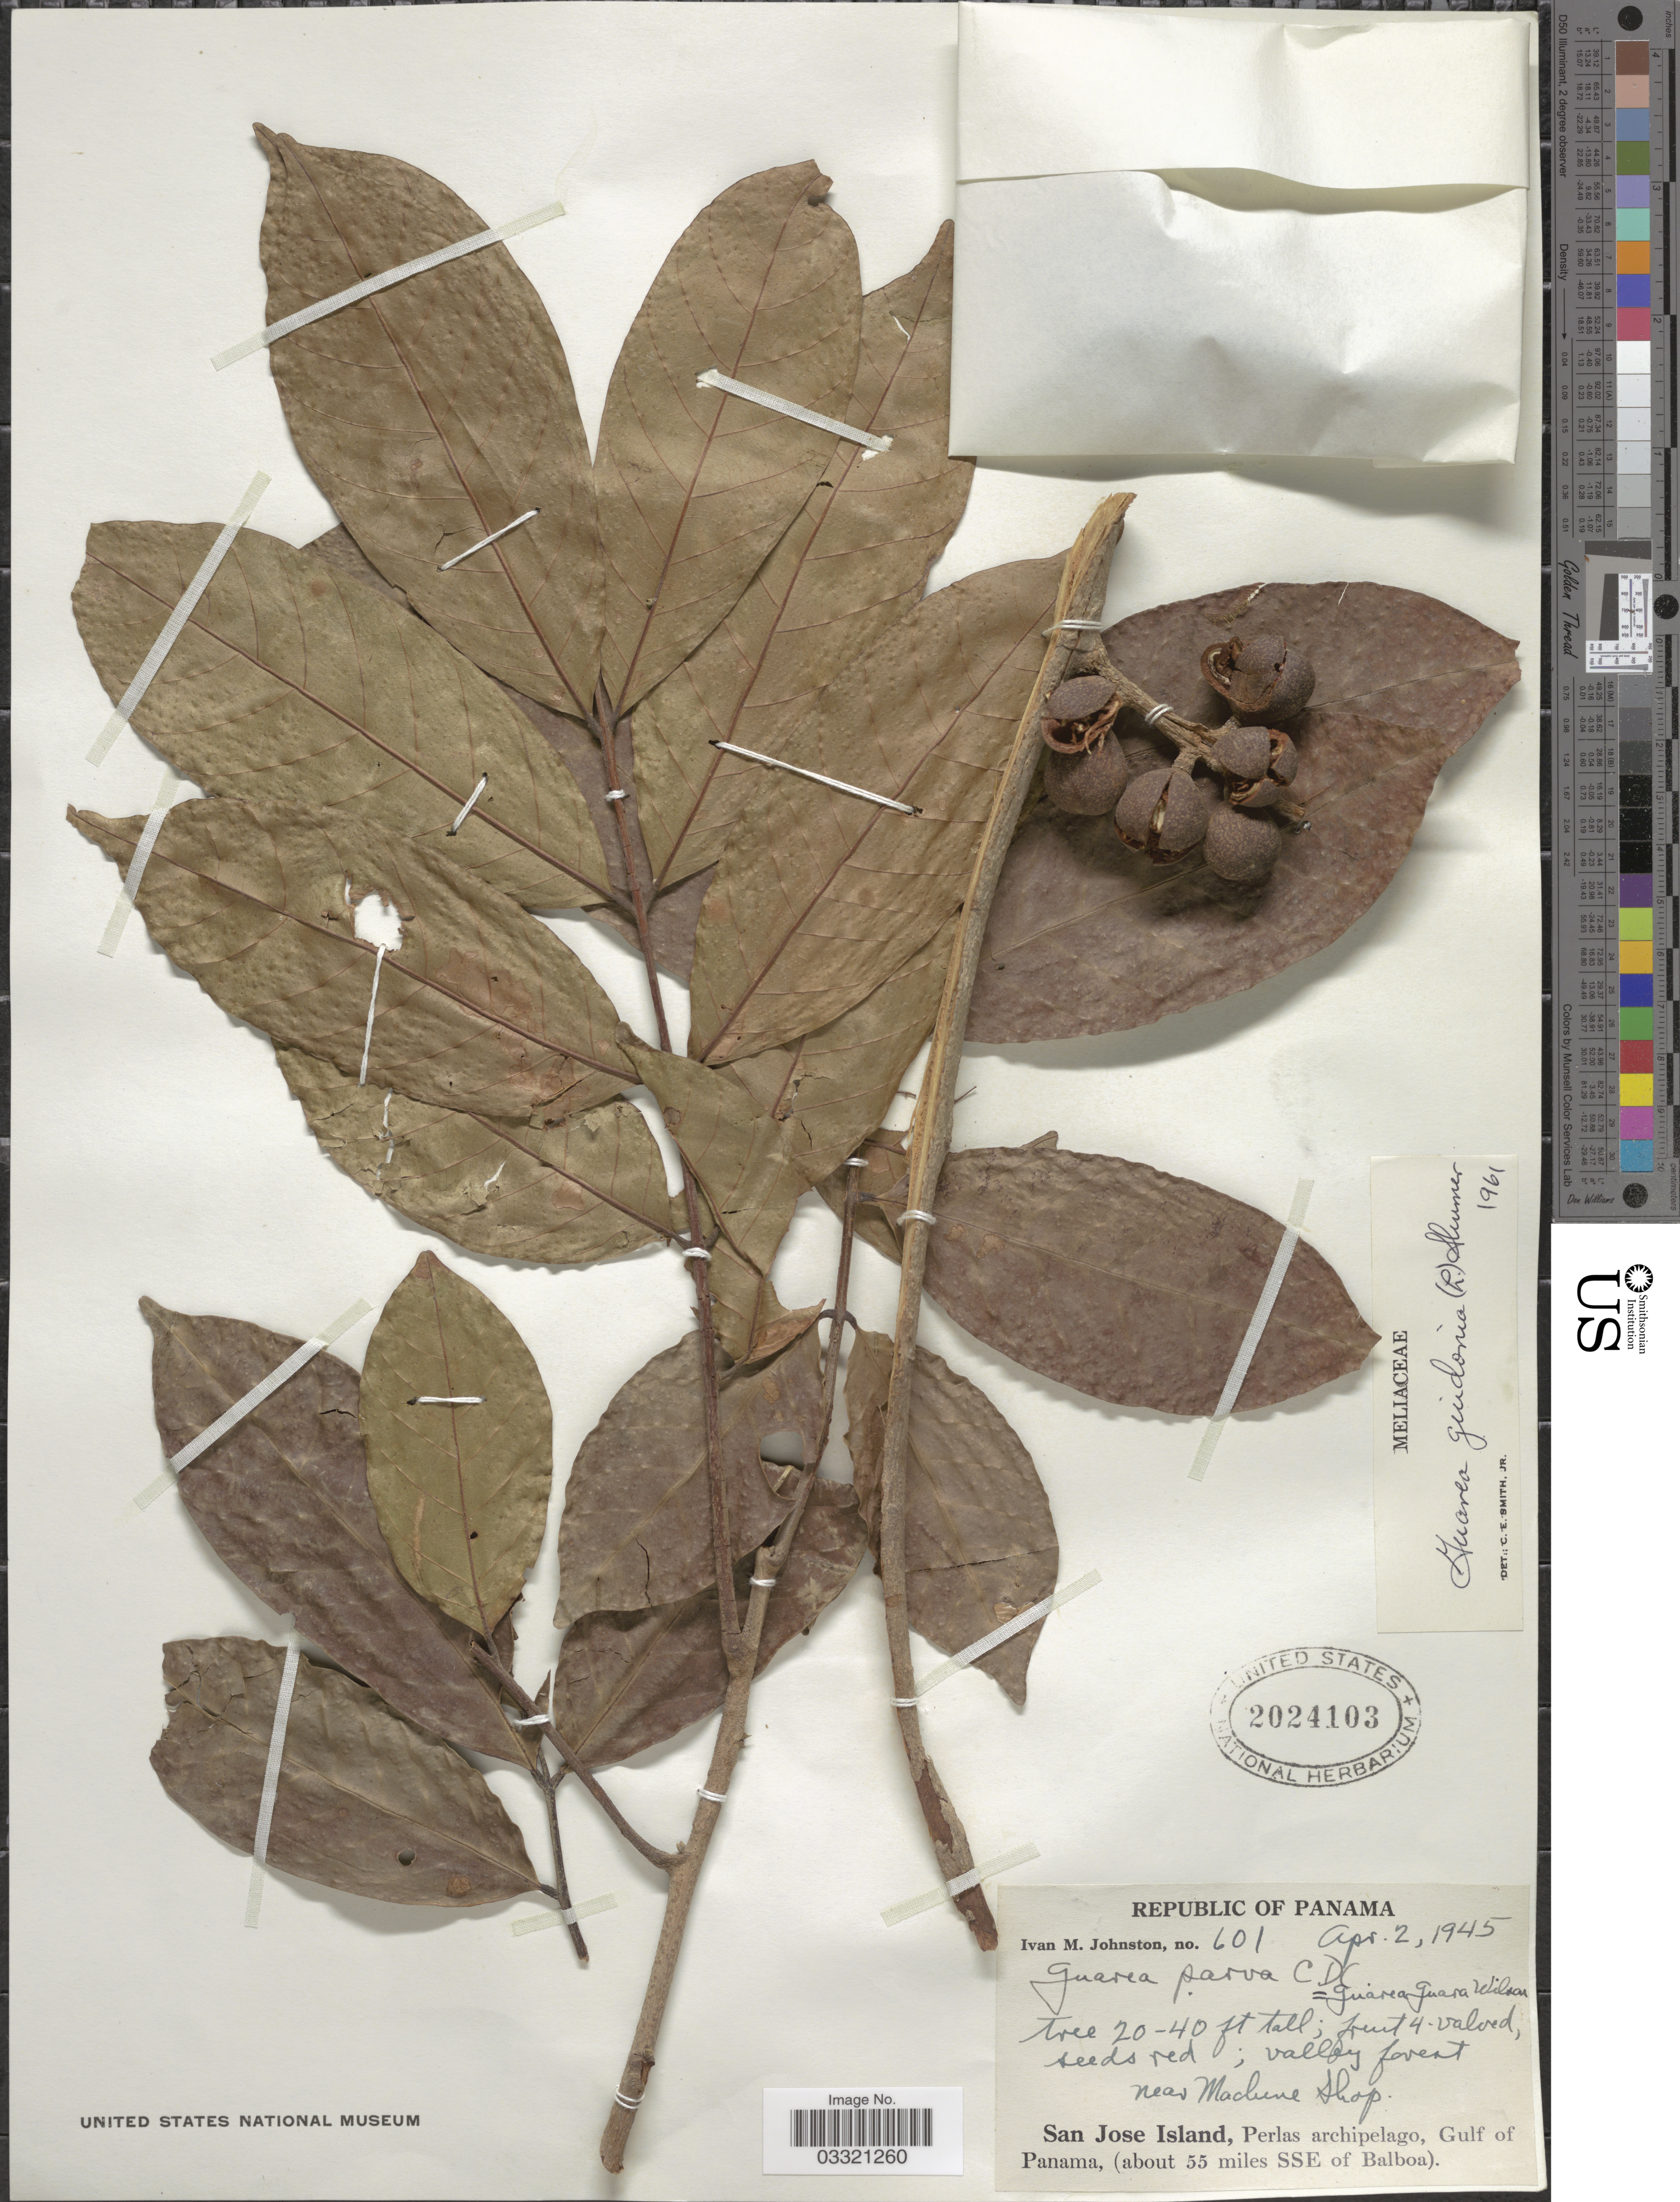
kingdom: Plantae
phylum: Tracheophyta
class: Magnoliopsida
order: Sapindales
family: Meliaceae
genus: Guarea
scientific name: Guarea guidonia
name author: (L.) Sleumer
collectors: I.M. Johnston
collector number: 601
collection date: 1945-04-02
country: Panama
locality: Republic of Panama. Near Maclune shop. San Jose Island, Perlas archipelago, Gulf of Panama, (about 55 miles SSE of Balboa).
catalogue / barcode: US 2024103